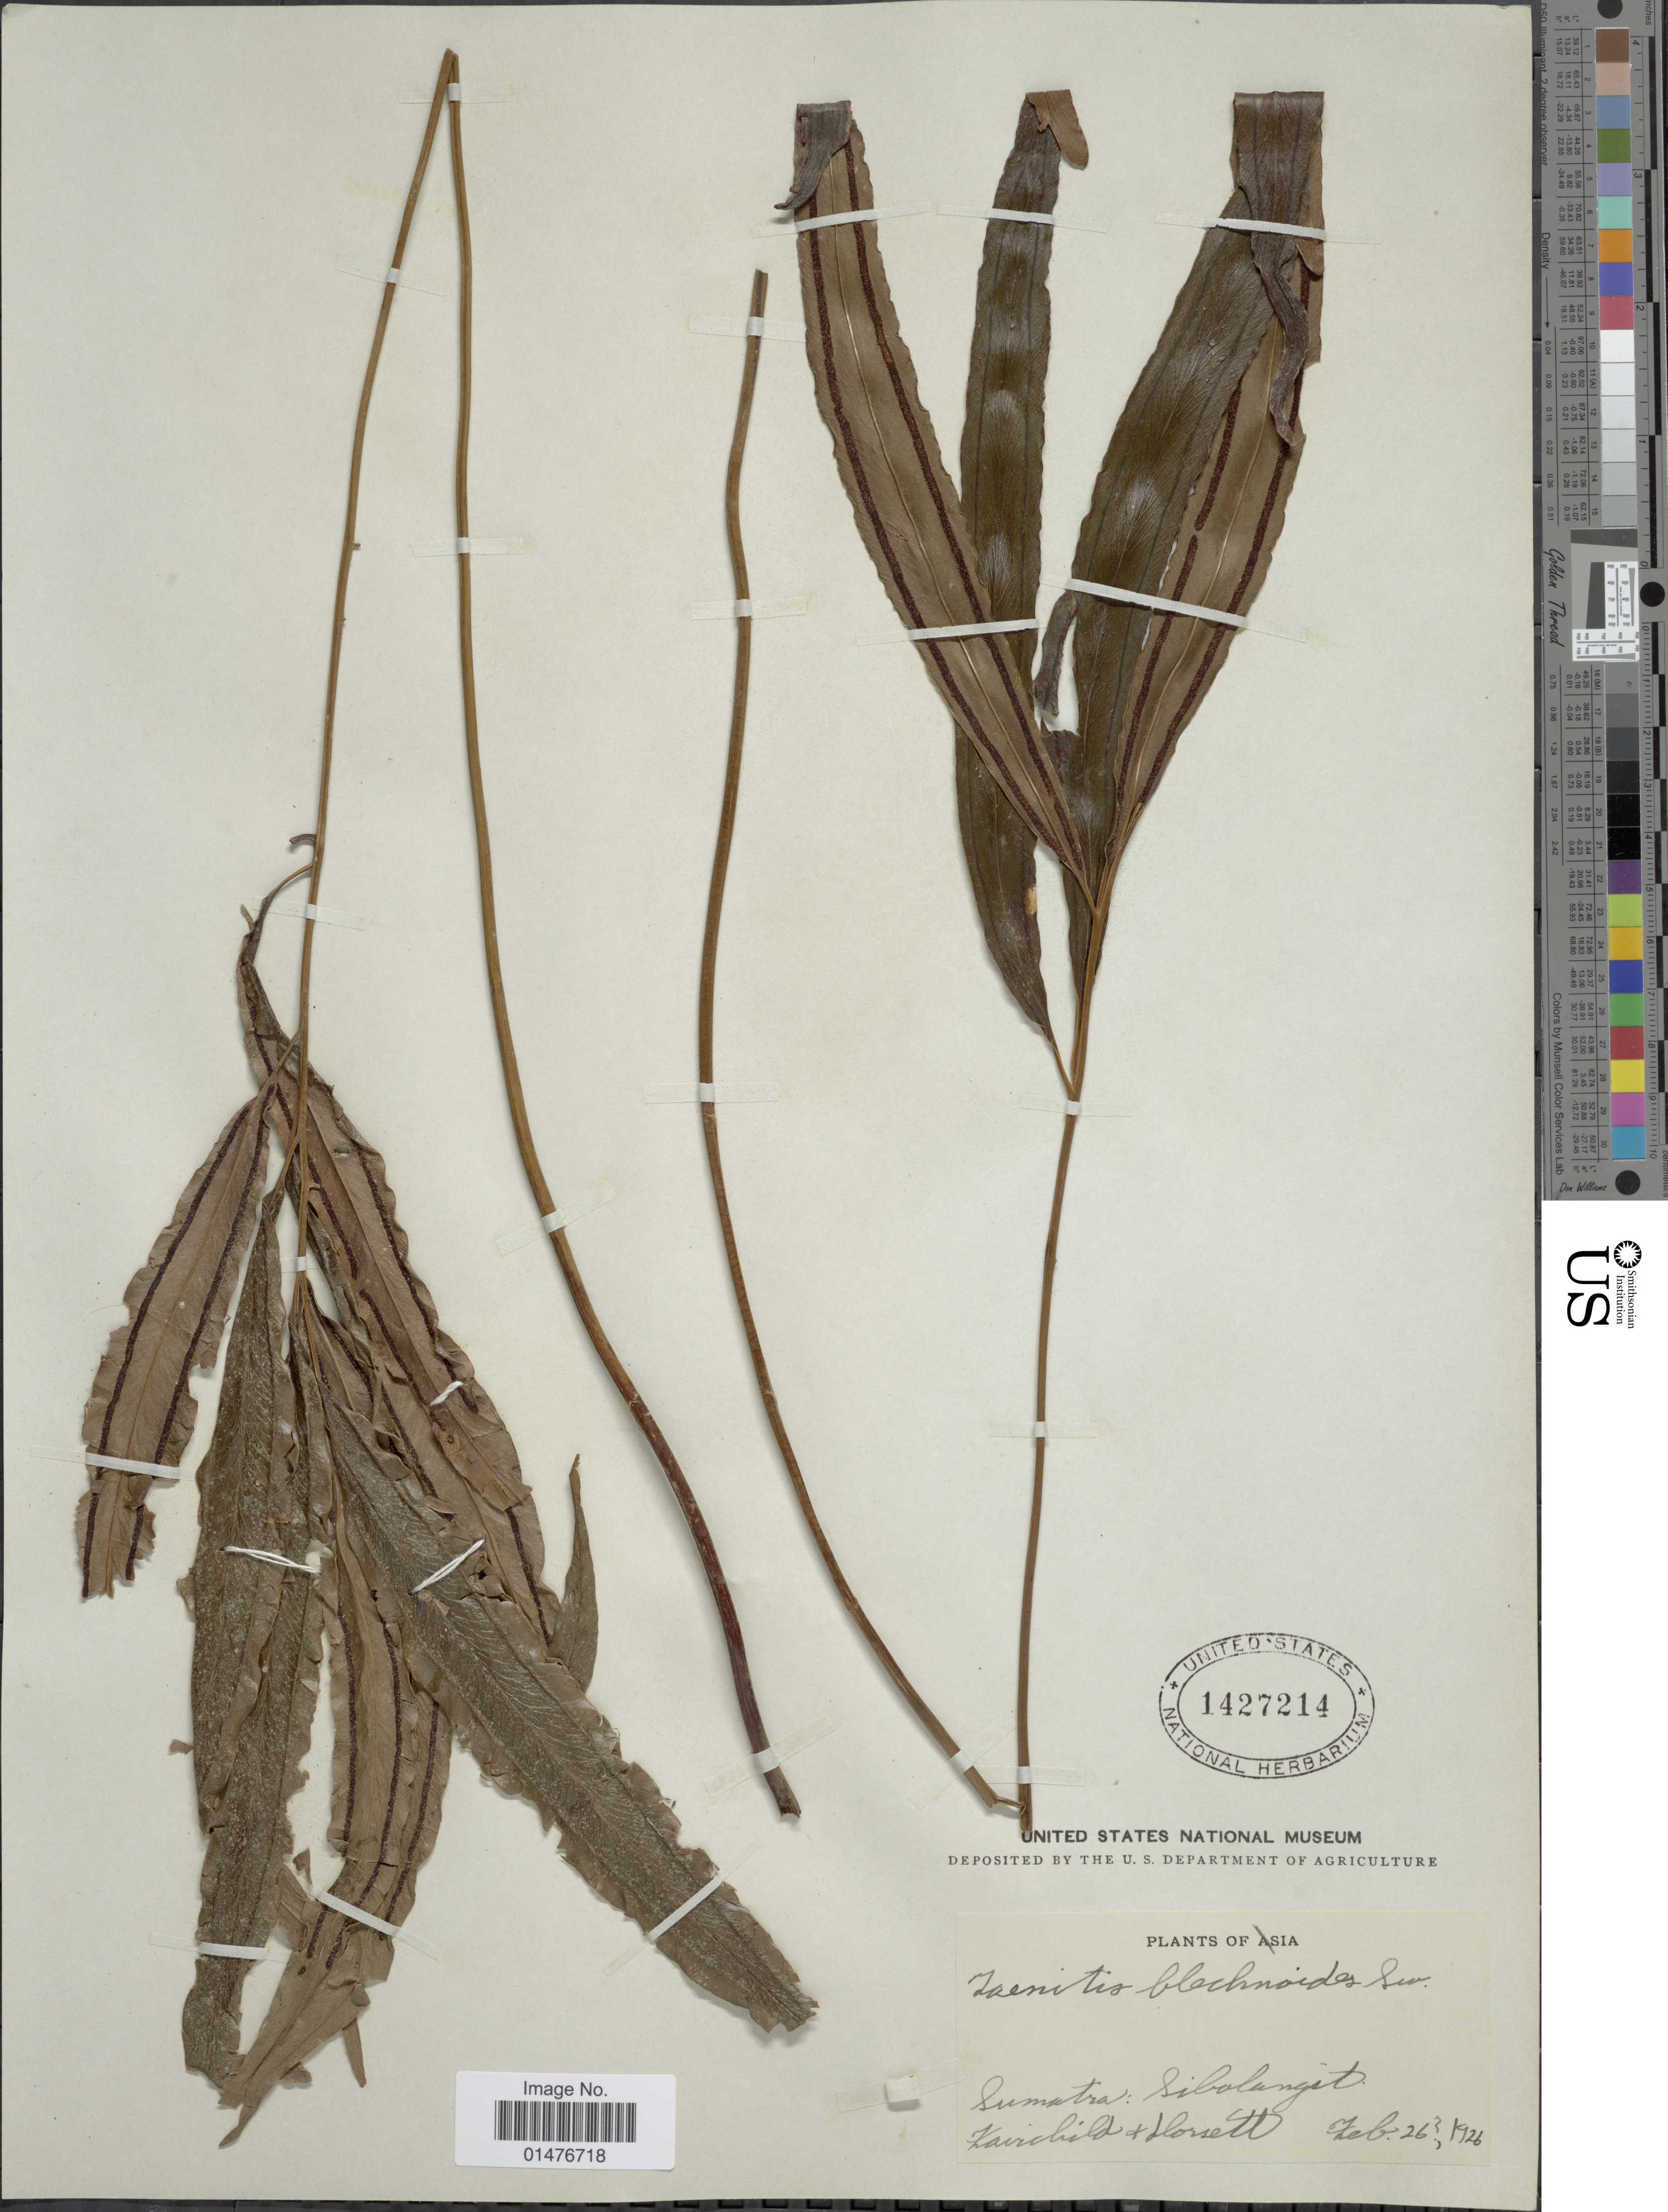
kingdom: Plantae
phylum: Tracheophyta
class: Polypodiopsida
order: Polypodiales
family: Pteridaceae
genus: Taenitis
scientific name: Taenitis blechnoides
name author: (Willd.) Sw.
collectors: -. Fairchild & -. Horsett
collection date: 1926-02-26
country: Indonesia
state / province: Sumatra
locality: Asia, Sumatra: Sibolangit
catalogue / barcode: US 1427214